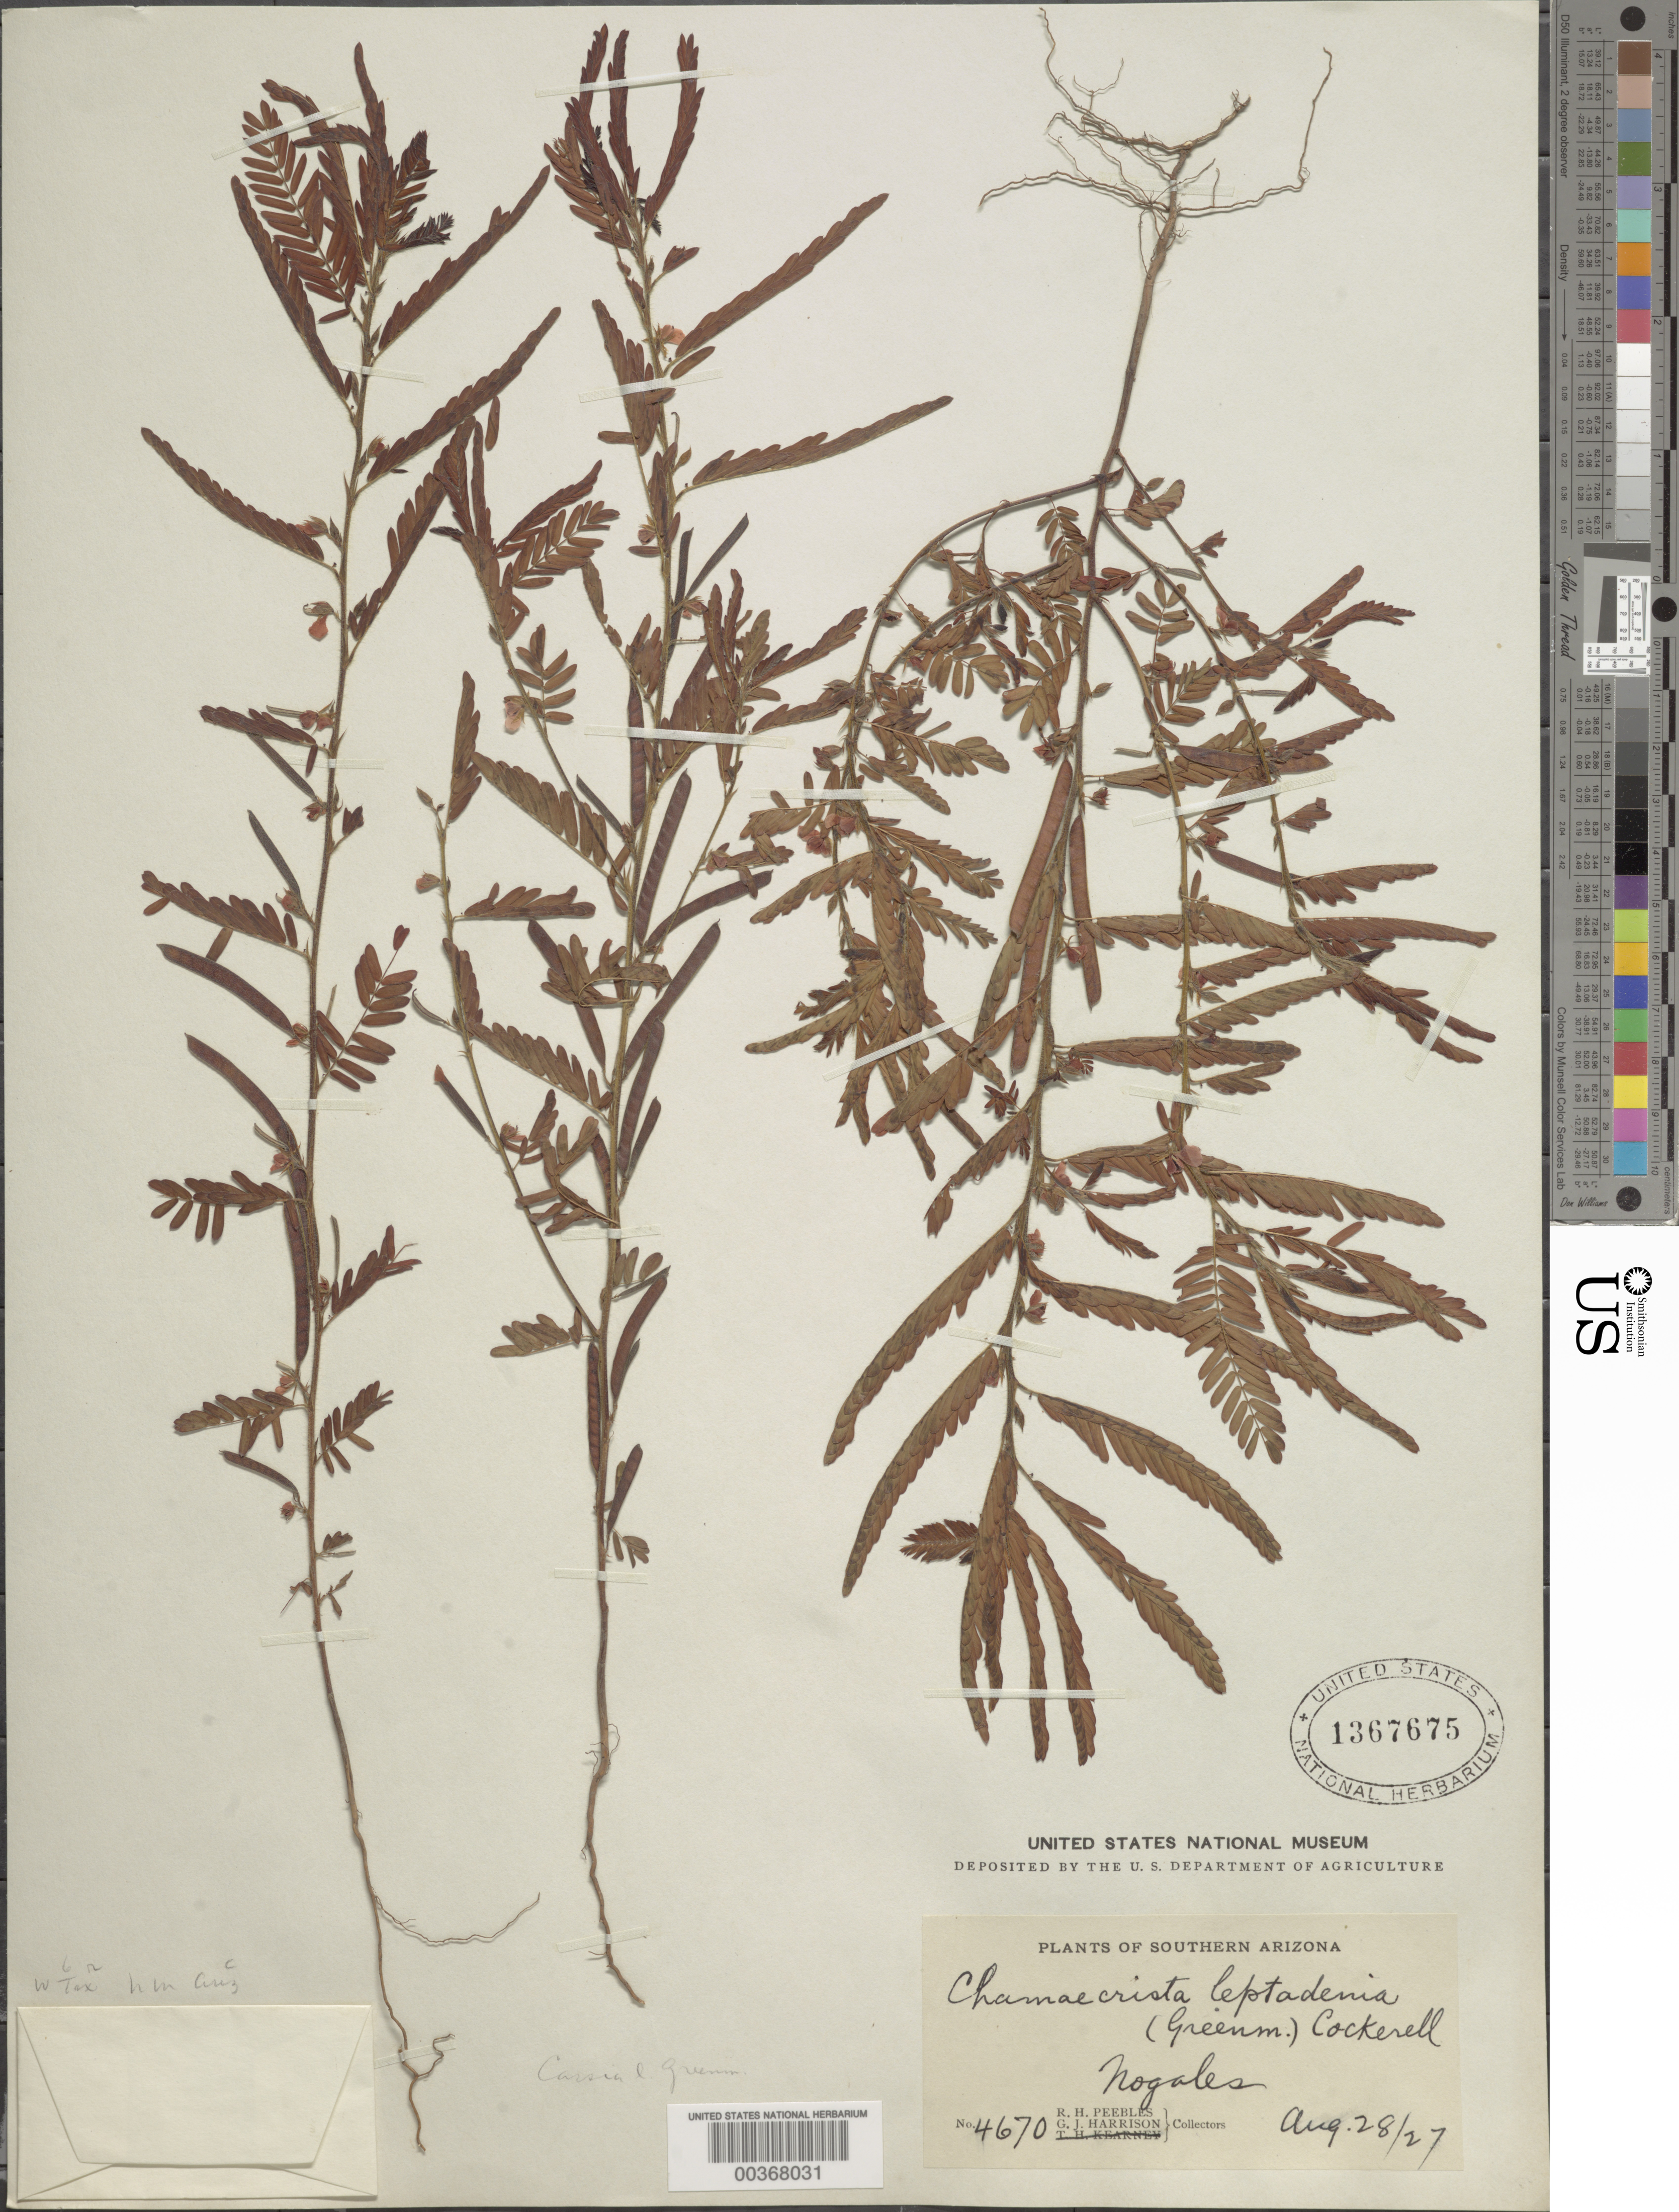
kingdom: Plantae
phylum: Tracheophyta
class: Magnoliopsida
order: Fabales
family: Fabaceae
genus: Chamaecrista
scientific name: Chamaecrista nictitans var. mensalis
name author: (Greenm.) H.S. Irwin & Barneby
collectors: R. H. Peebles & G. J. Harrison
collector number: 4670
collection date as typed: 28 Aug 1927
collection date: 1927-08-28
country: United States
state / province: Arizona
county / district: Santa Cruz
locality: Nogales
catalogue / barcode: US 1367675